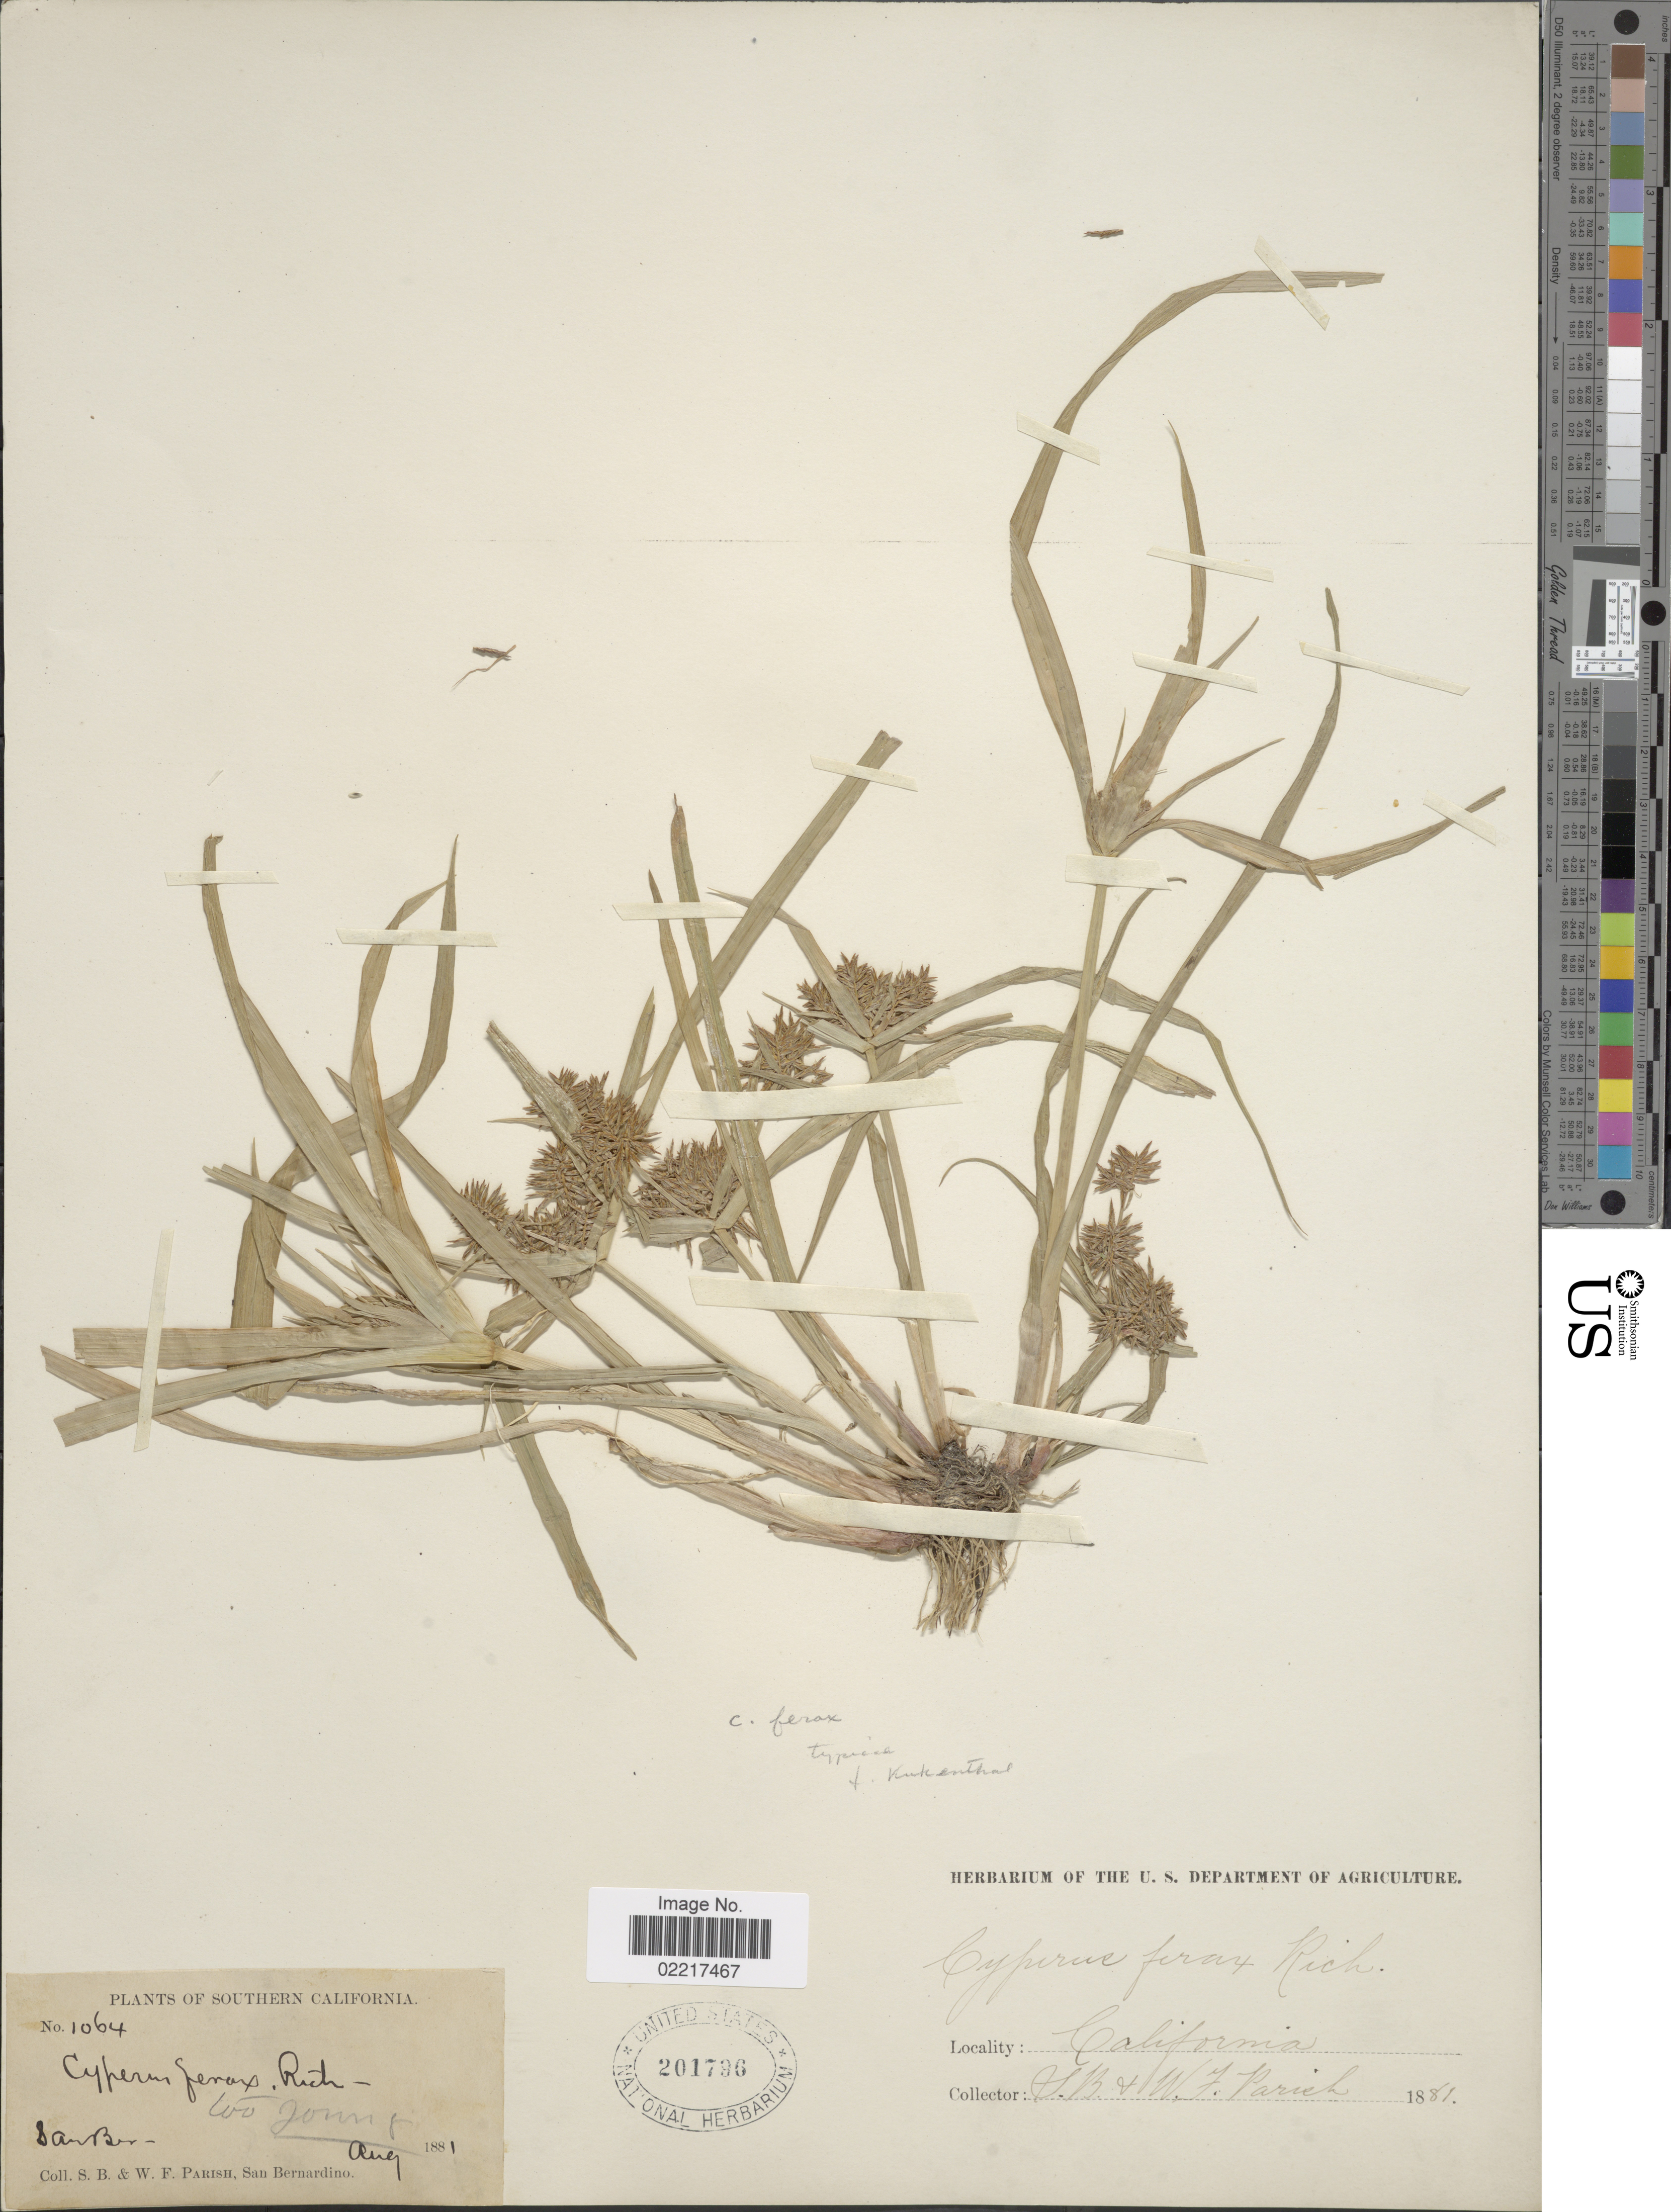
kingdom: Plantae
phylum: Tracheophyta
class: Liliopsida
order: Poales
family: Cyperaceae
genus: Cyperus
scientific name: Cyperus odoratus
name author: L.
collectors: S. B. Parish & W. F. Parish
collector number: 1064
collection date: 1881-08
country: United States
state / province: California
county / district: San Bernardino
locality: Southern California, San Ber.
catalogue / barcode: US 201796